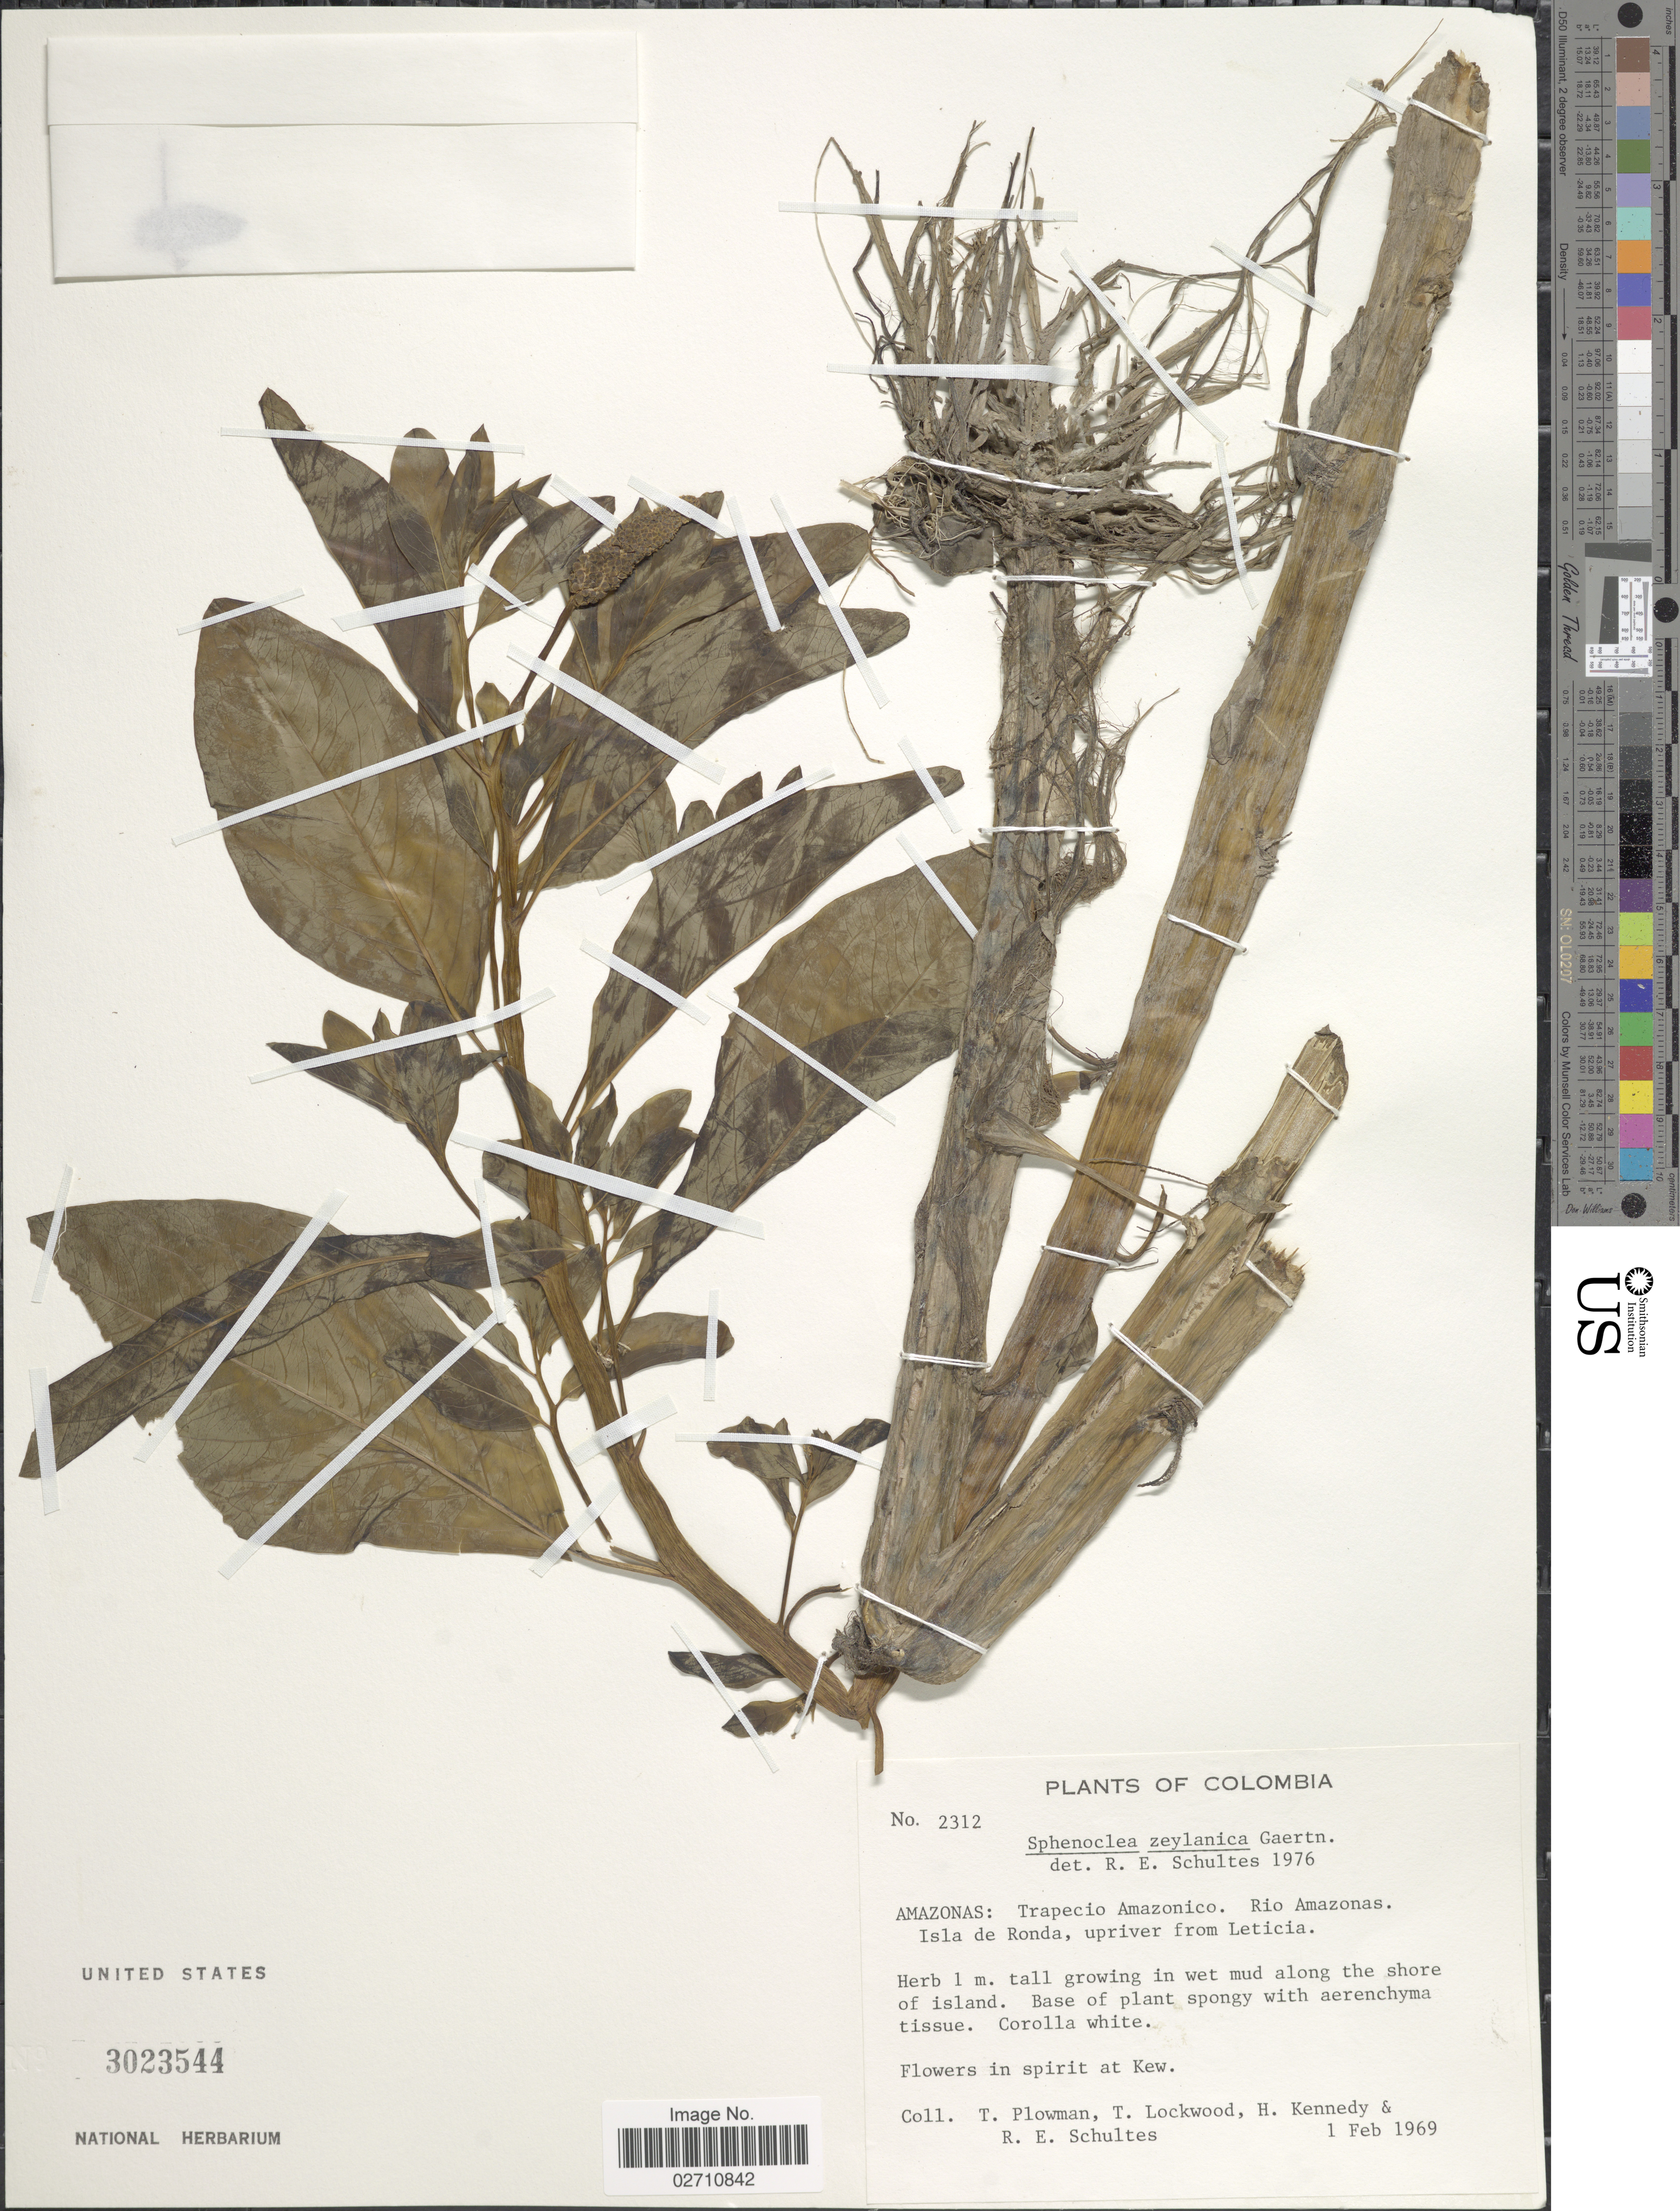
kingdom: Plantae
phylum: Tracheophyta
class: Magnoliopsida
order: Solanales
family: Sphenocleaceae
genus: Sphenoclea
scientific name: Sphenoclea zeylanica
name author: Gaertn.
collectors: T. Plowman, T. Lockwood, H. Kennedy & R. E. Schultes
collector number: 2312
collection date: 1969-02-01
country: Colombia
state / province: Amazônas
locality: Trapecio Amazonico. Rio Amazonas. Isla de Ronda, upriver from Leticia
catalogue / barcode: US 3023544